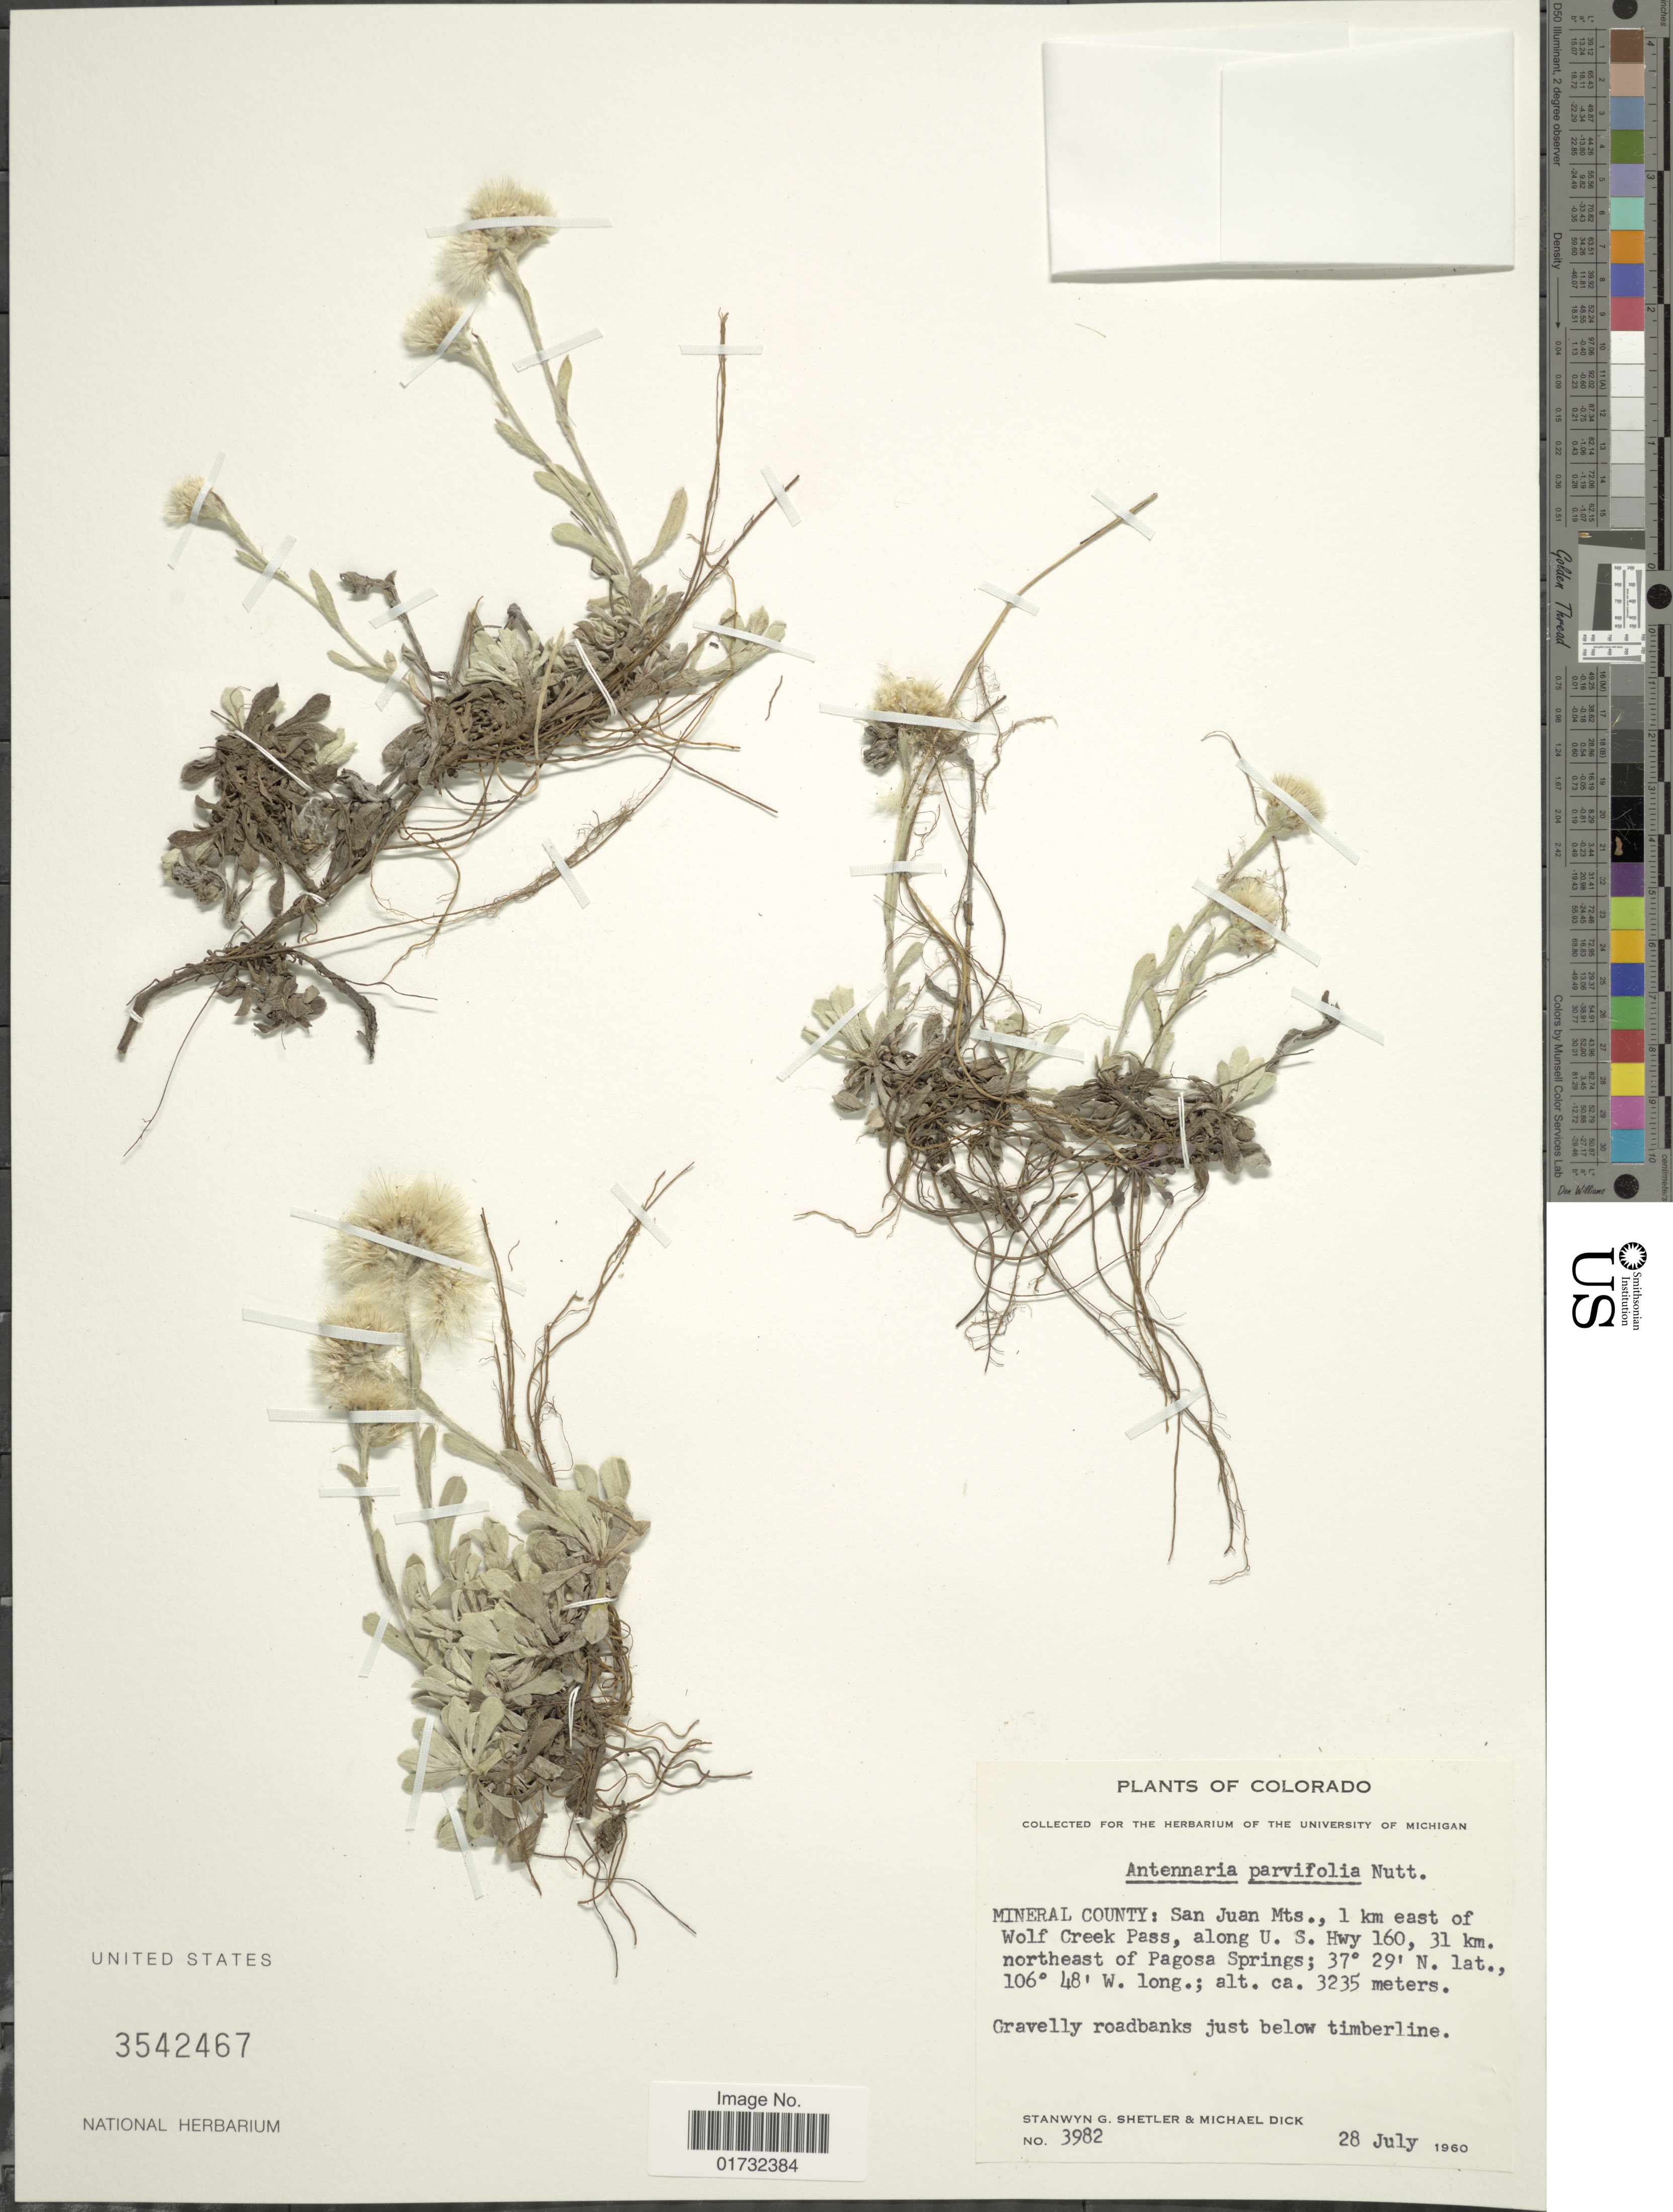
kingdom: Plantae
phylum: Tracheophyta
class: Magnoliopsida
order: Asterales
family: Asteraceae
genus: Antennaria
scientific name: Antennaria parvifolia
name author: Nutt.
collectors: S. Shetler & M. Dick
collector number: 3982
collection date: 1960-07-28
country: United States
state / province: Colorado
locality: Mineral County: San Juan Mts., 1 km east of Wolf Creek Pass, along U. S. Hwy 160, 31 km. northeast of Pagosa Springs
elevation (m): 3235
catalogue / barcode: US 3542467